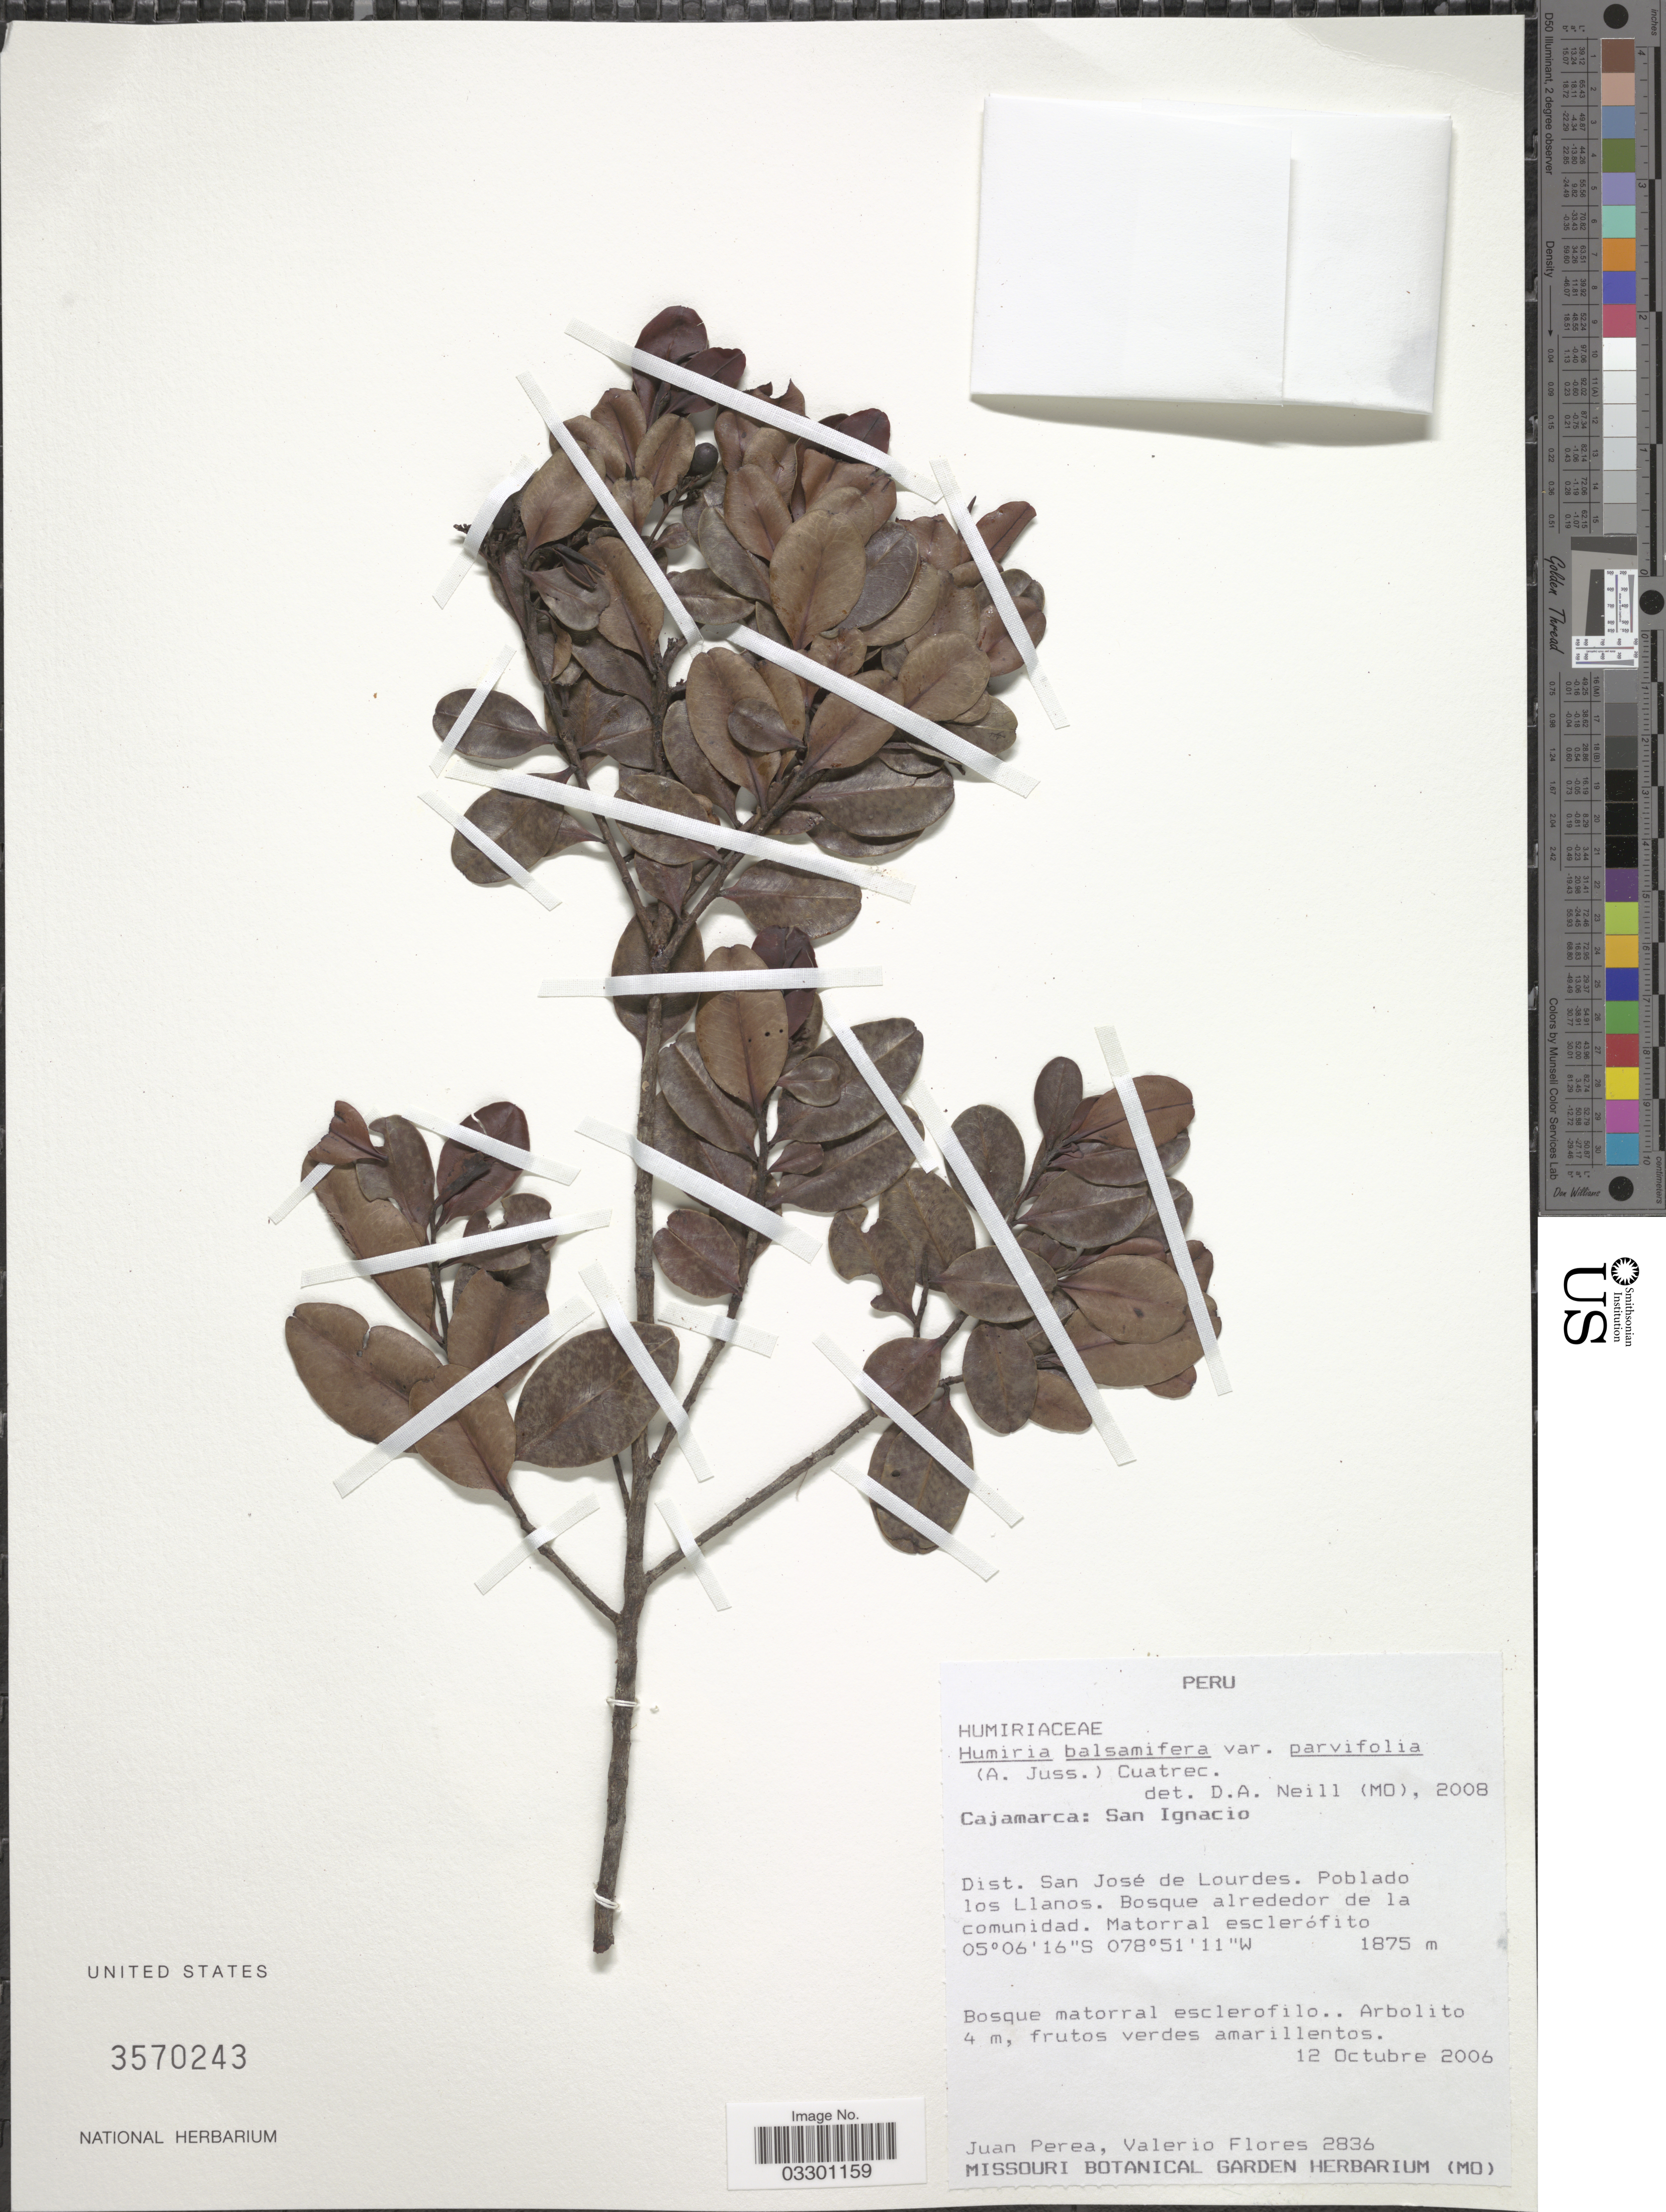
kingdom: Plantae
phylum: Tracheophyta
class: Magnoliopsida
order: Malpighiales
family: Humiriaceae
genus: Humiria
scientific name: Humiria balsamifera var. parvifolia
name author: (A. Juss.) Cuatrec.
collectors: J. Perea & V. Flores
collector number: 2836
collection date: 2006-10-12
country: Peru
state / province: Cajamarca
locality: San Ignacio. Dist. San José de Lourdes. Poblado los Llanos. Bosque alrededor de la comunidad.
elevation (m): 1875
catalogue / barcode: US 3570243